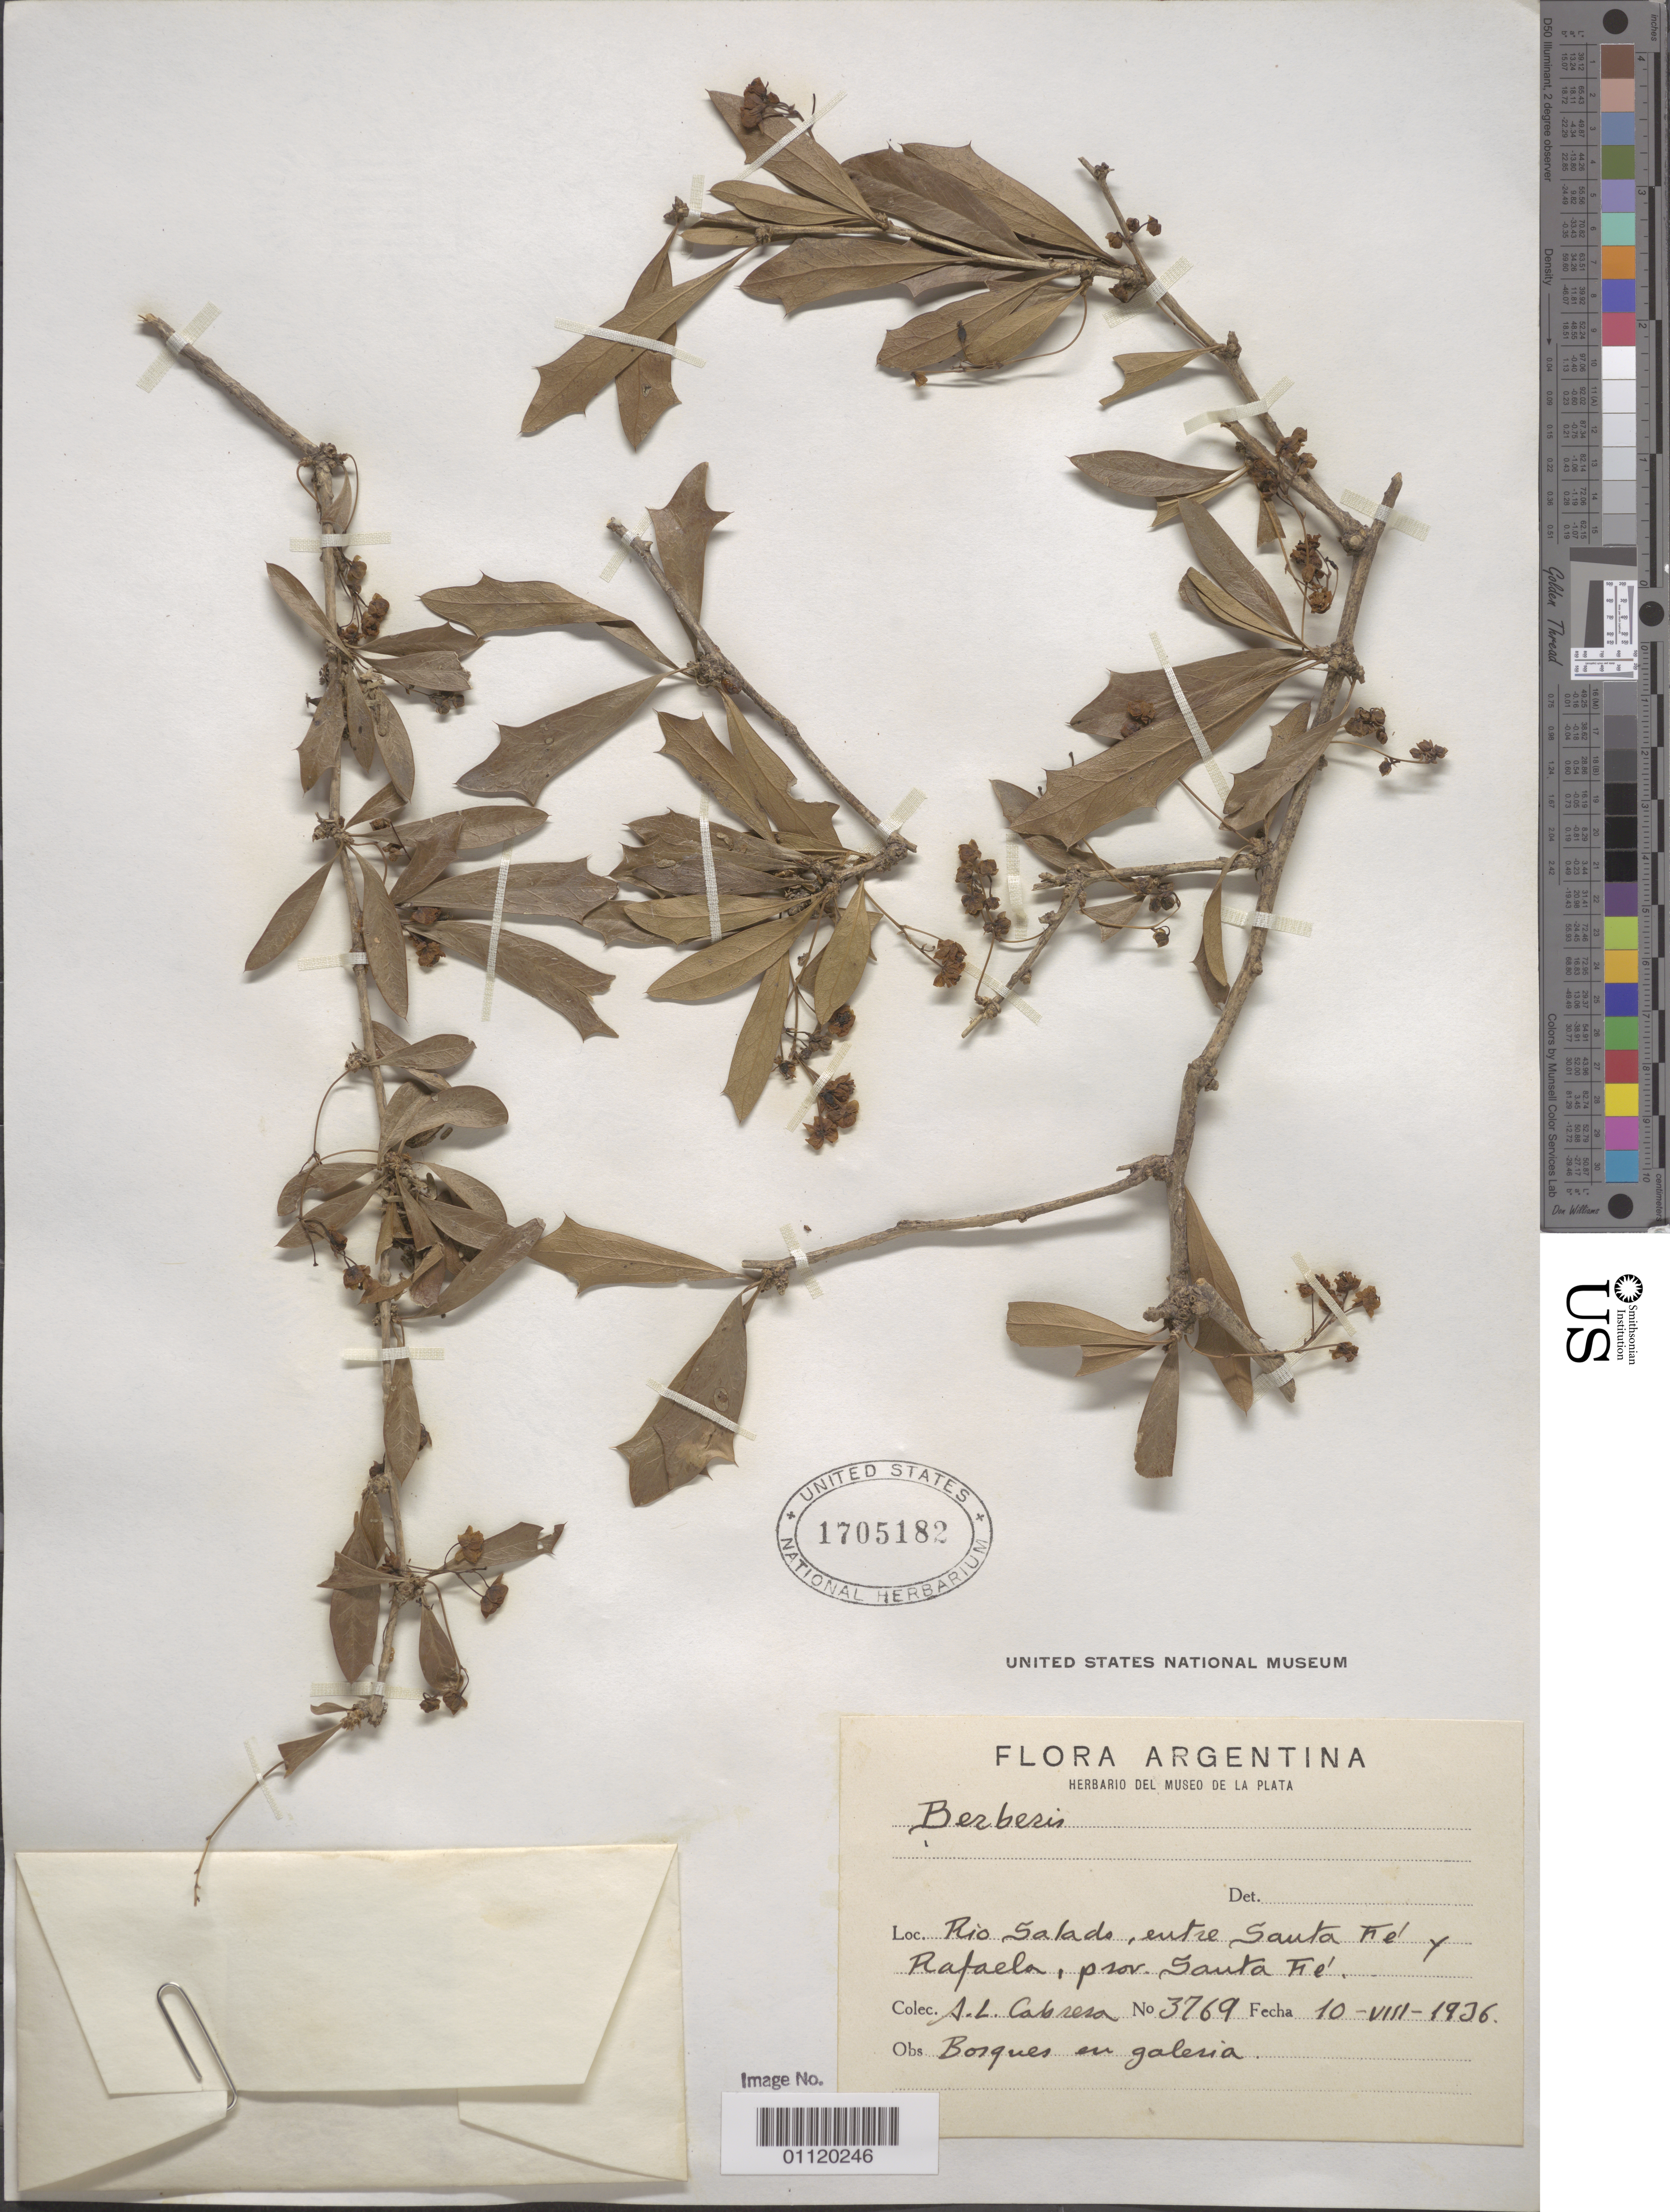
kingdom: Plantae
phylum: Tracheophyta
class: Magnoliopsida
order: Ranunculales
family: Berberidaceae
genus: Berberis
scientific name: Berberis sp.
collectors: A. L. Cabrera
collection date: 1936-08-10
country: Argentina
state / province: Santa Fe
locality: Rio Salado, between Santa Fe and Rafaela. Gallery forests.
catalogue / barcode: US 1705182